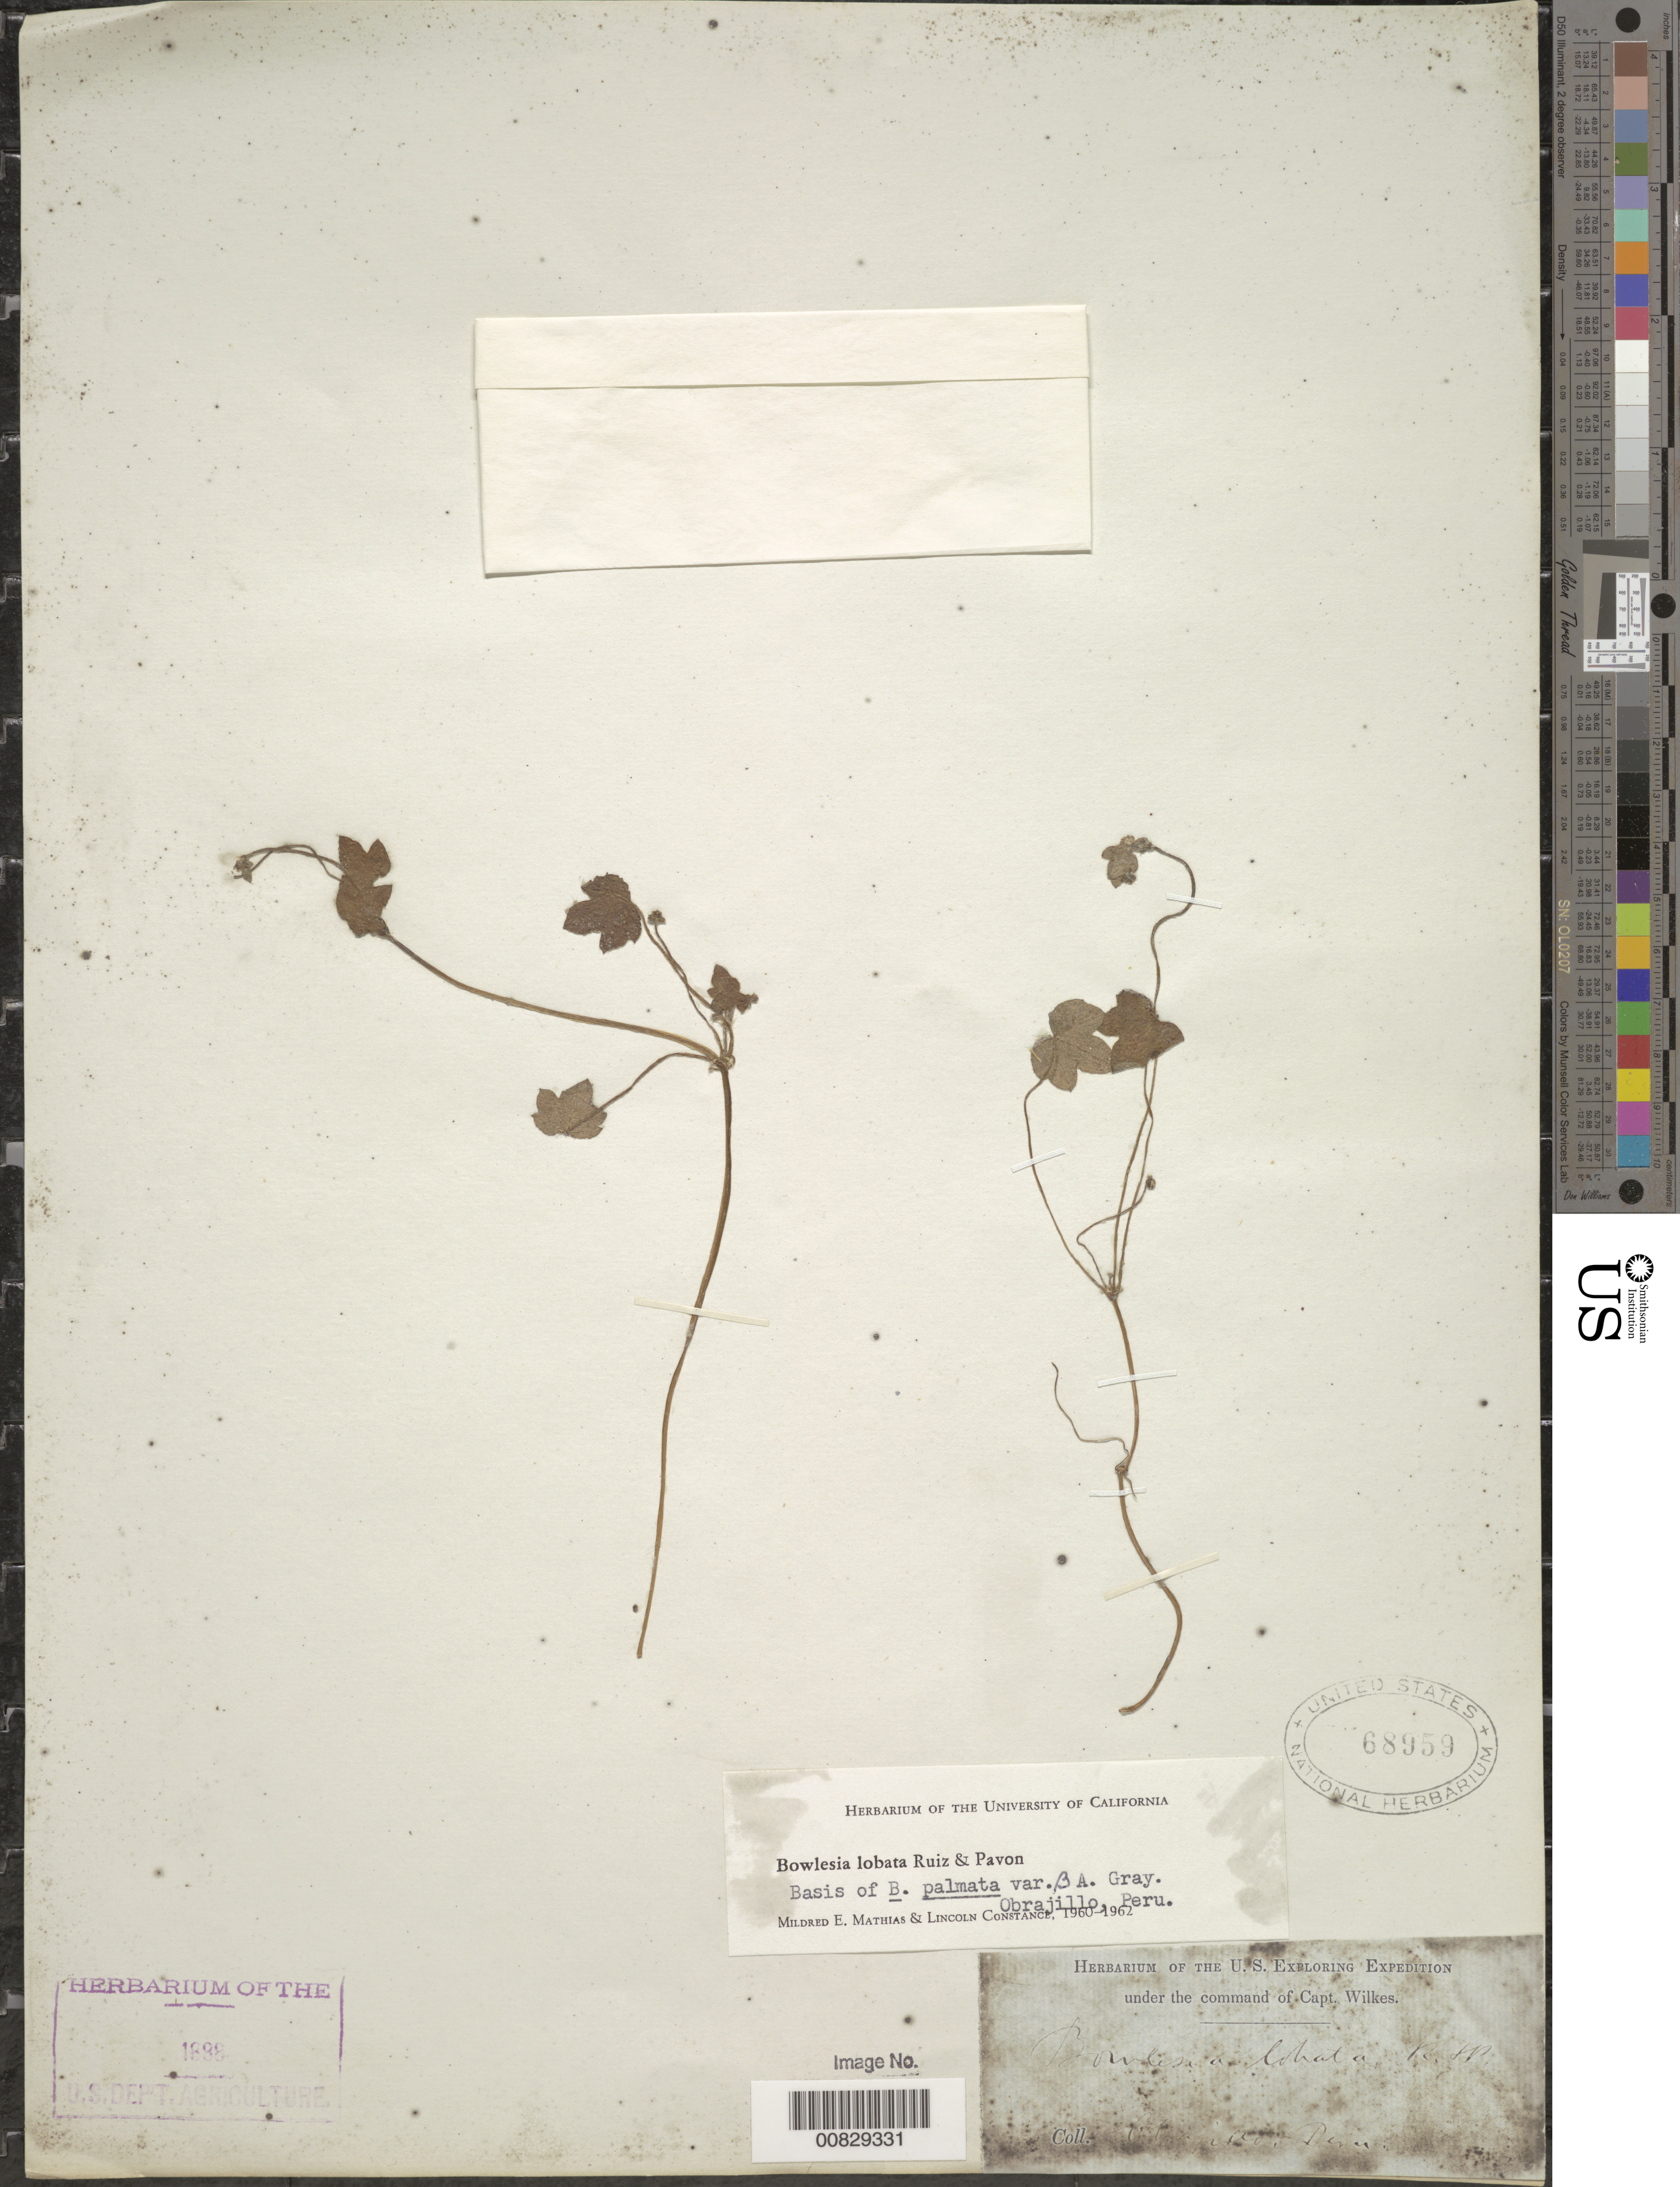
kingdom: Plantae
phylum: Tracheophyta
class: Magnoliopsida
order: Apiales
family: Apiaceae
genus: Bowlesia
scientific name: Bowlesia lobata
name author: Ruiz & Pav.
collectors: Wilkes Explor. Exped.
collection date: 1838/1842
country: Peru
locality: Obrajillo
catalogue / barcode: US 68959